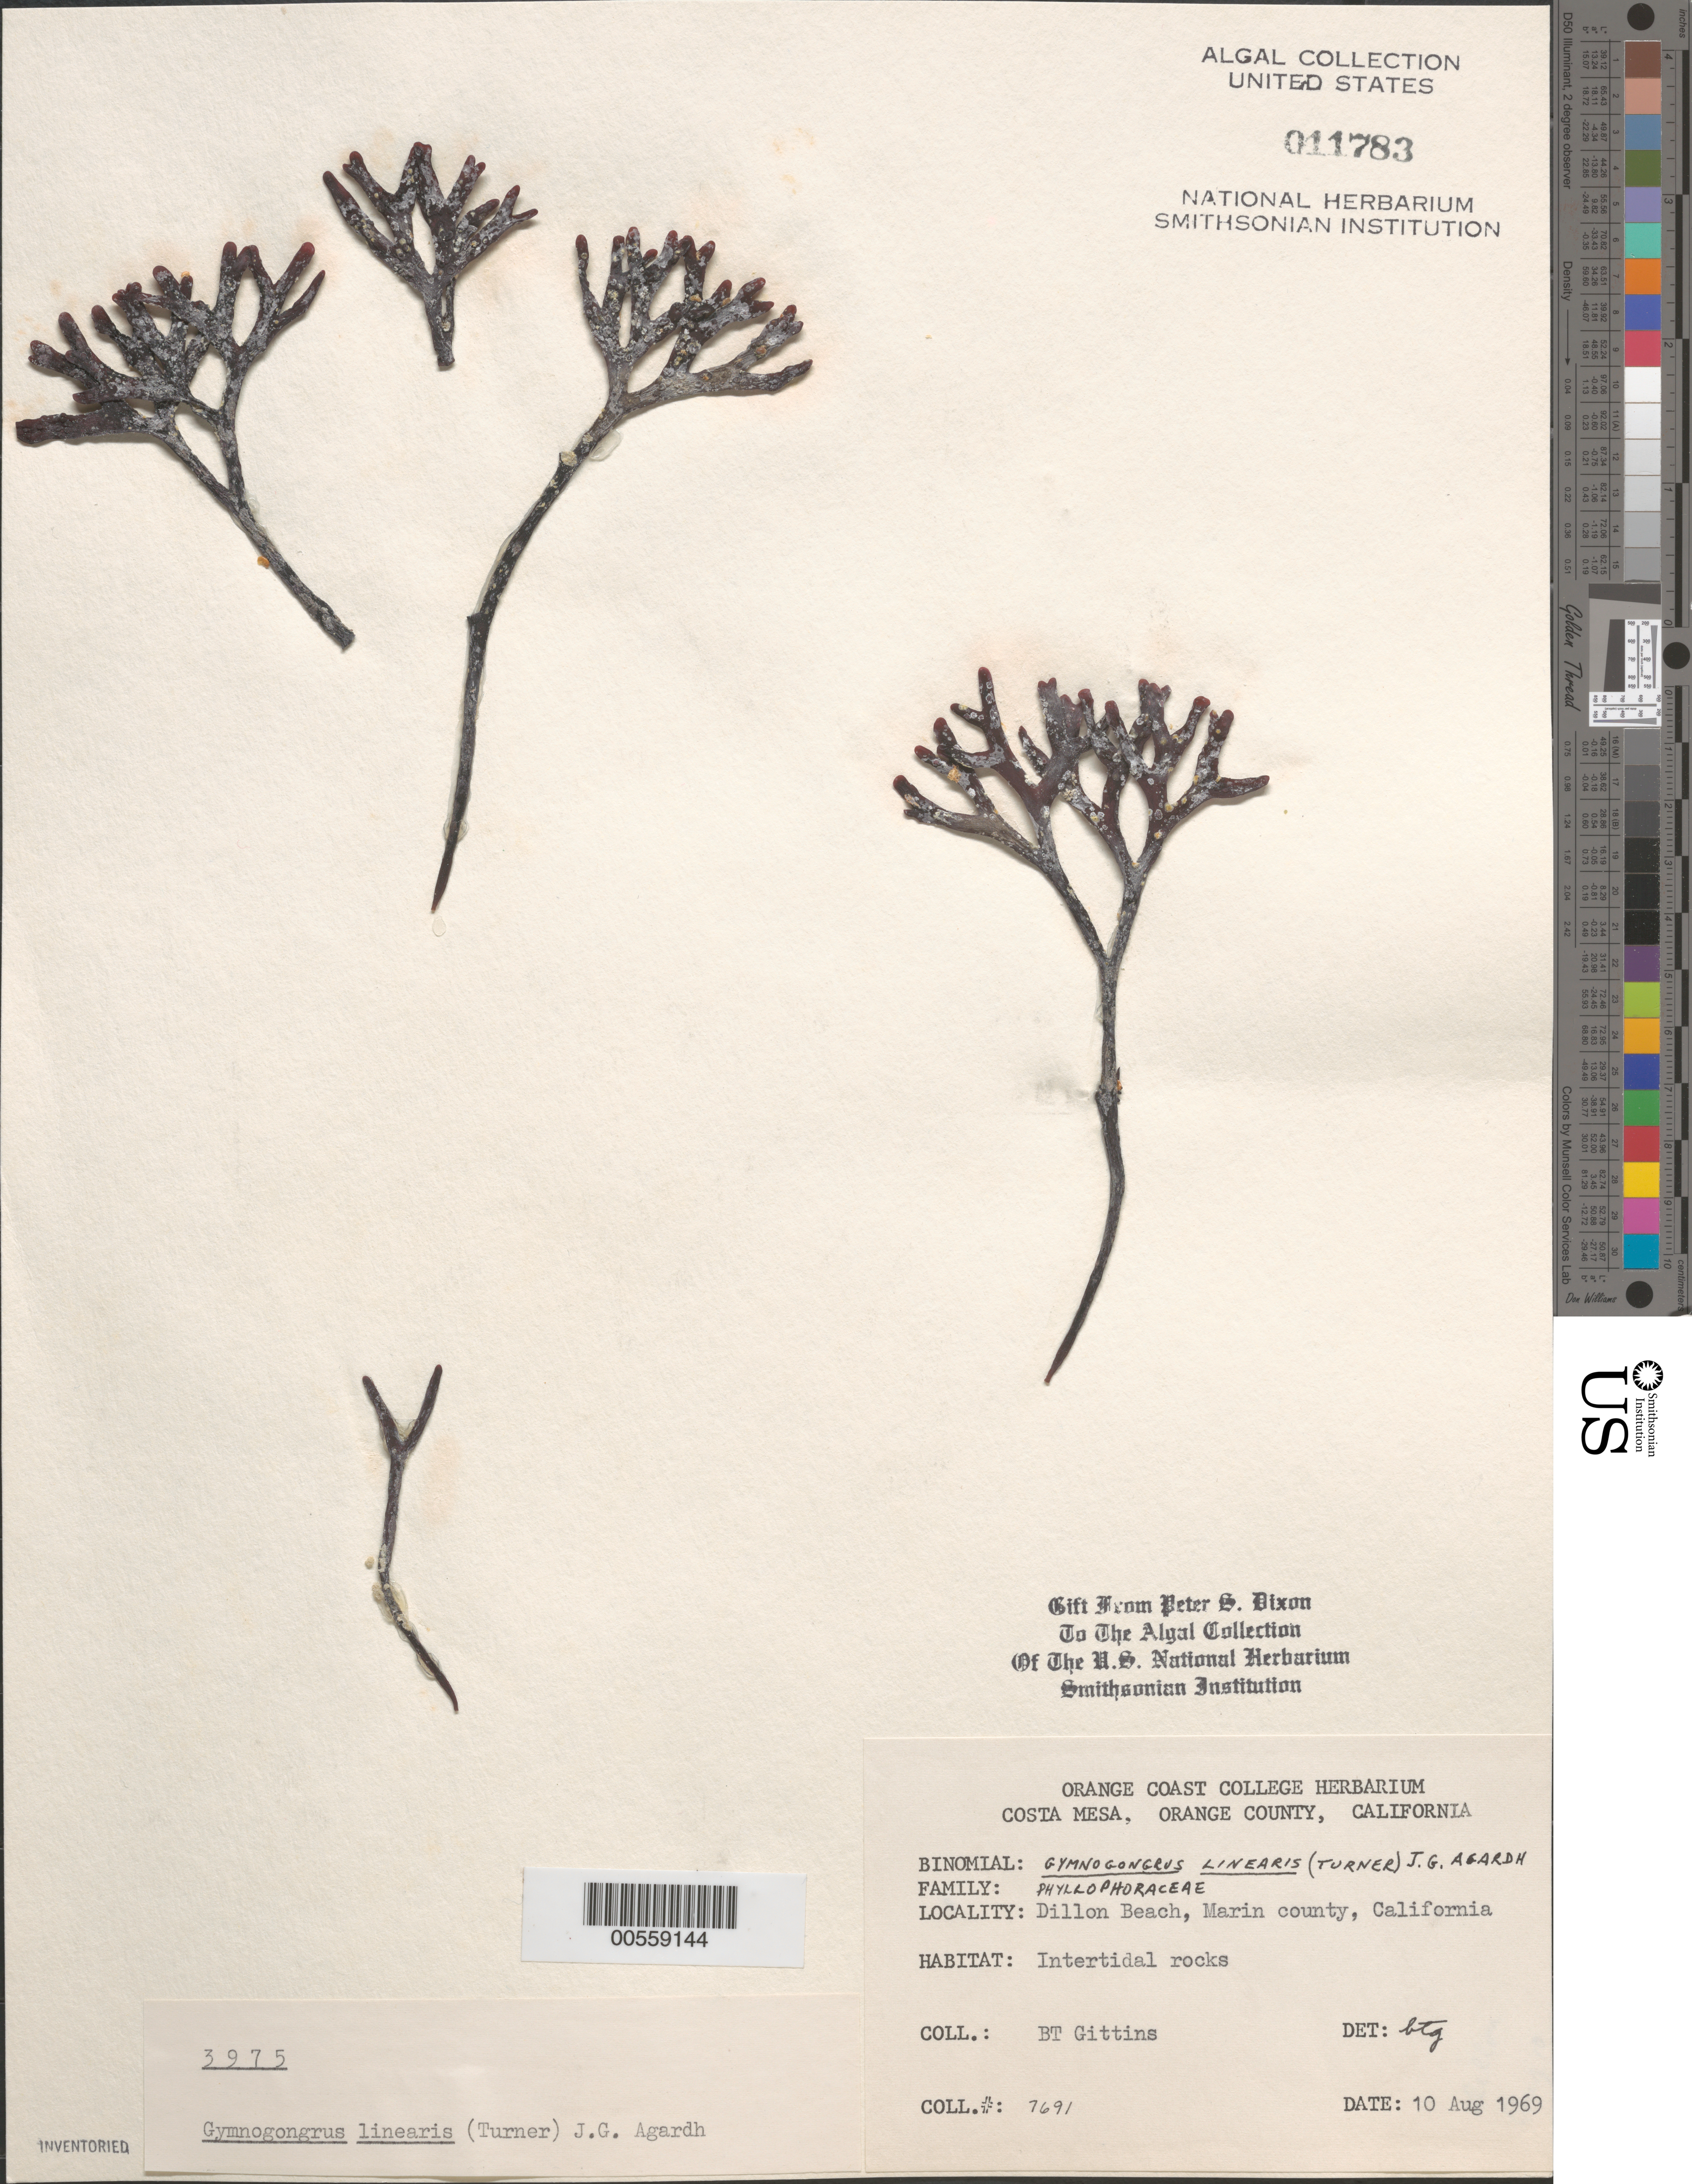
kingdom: Plantae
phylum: Rhodophyta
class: Florideophyceae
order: Gigartinales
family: Phyllophoraceae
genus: Ahnfeltiopsis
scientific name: Ahnfeltiopsis linearis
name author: (C. Agardh) P.C. Silva & DeCew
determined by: Algae name updating Project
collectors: B. Gittins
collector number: BTG 7691 & PSD 3975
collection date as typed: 10 Aug 1969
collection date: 1969-08-10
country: United States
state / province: California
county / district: Marin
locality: Dillon Beach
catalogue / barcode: US 11783